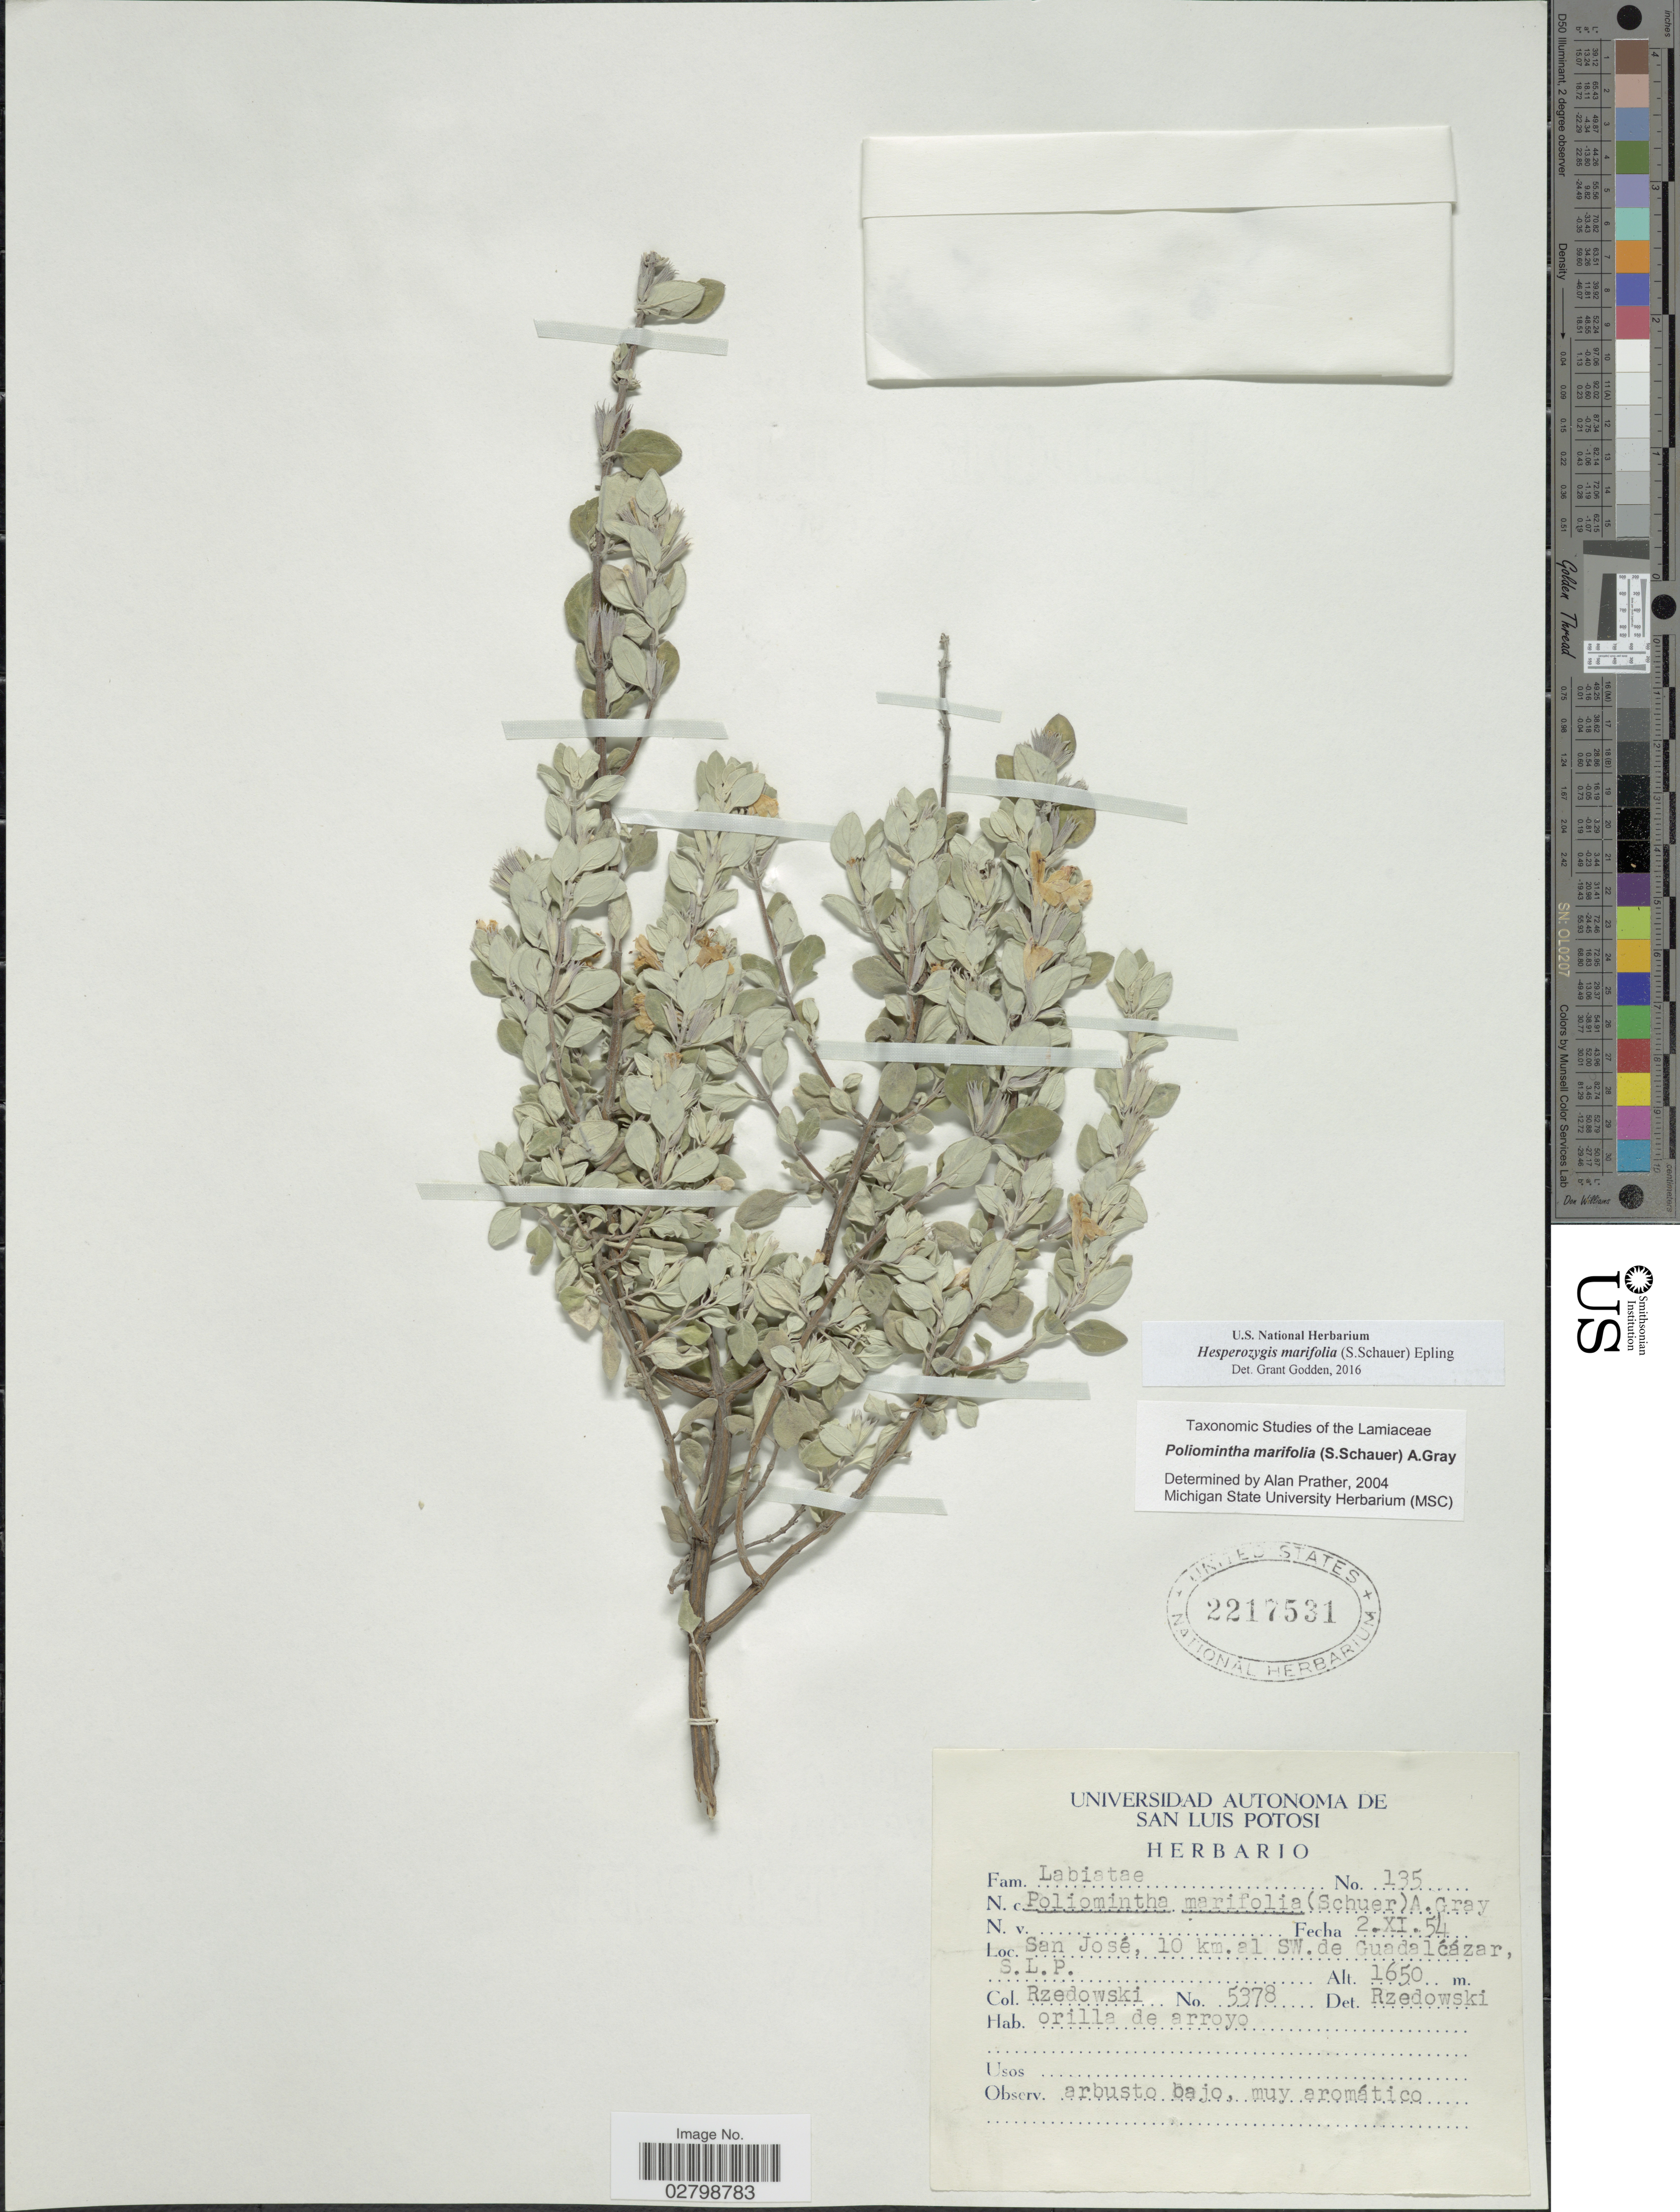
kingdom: Plantae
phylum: Tracheophyta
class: Magnoliopsida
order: Lamiales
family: Lamiaceae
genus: Hesperozygis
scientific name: Hesperozygis marifolia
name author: (S. Schauer) Epling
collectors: Rzedowski, --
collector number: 5378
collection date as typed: Transcribed d/m/y: 2/11/54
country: Mexico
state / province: San Luis Potosí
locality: San José, 10 km. al SW. de Guadalcázar, S.L.P.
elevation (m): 1650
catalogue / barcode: US 2217531